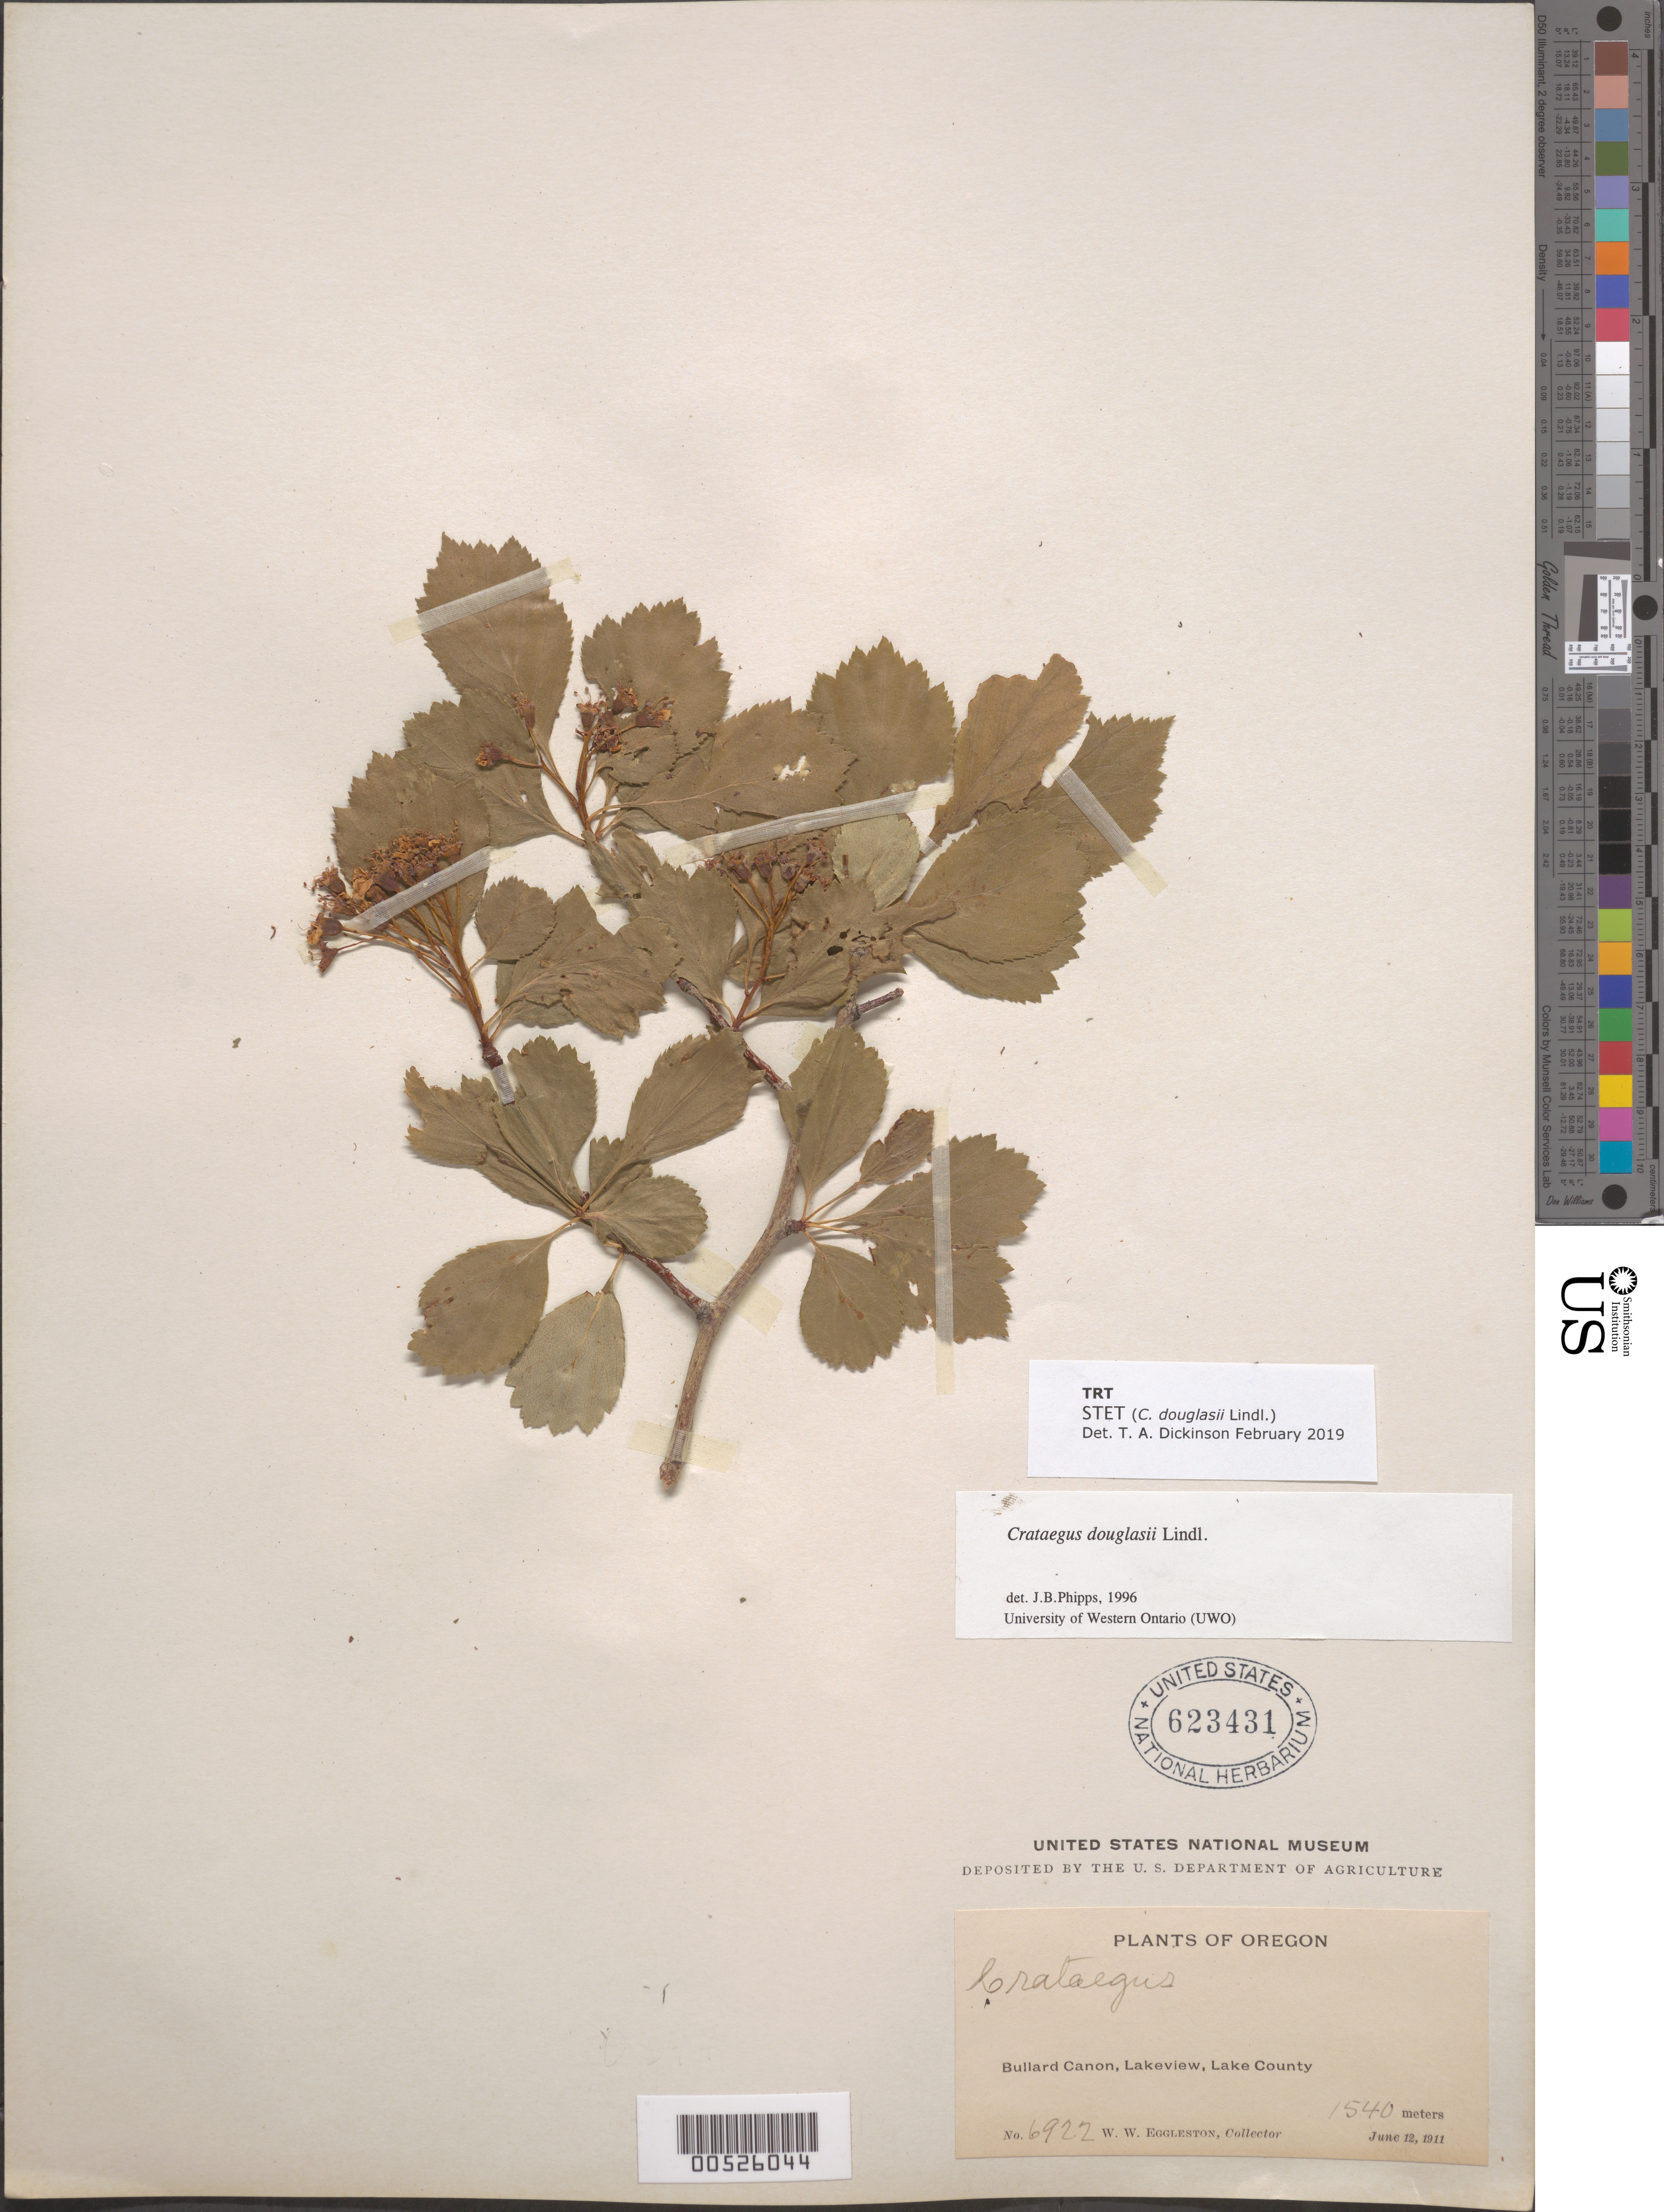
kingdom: Plantae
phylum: Tracheophyta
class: Magnoliopsida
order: Rosales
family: Rosaceae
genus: Crataegus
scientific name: Crataegus douglasii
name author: Lindl.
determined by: Phipps, James B., (UWO), University of Western Ontario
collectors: W. W. Eggleston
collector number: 6922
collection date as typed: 12 Jun 1911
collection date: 1911-06-12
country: United States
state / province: Oregon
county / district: Lake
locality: Lakeview, Bullard Canon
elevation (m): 1540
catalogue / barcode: US 623431